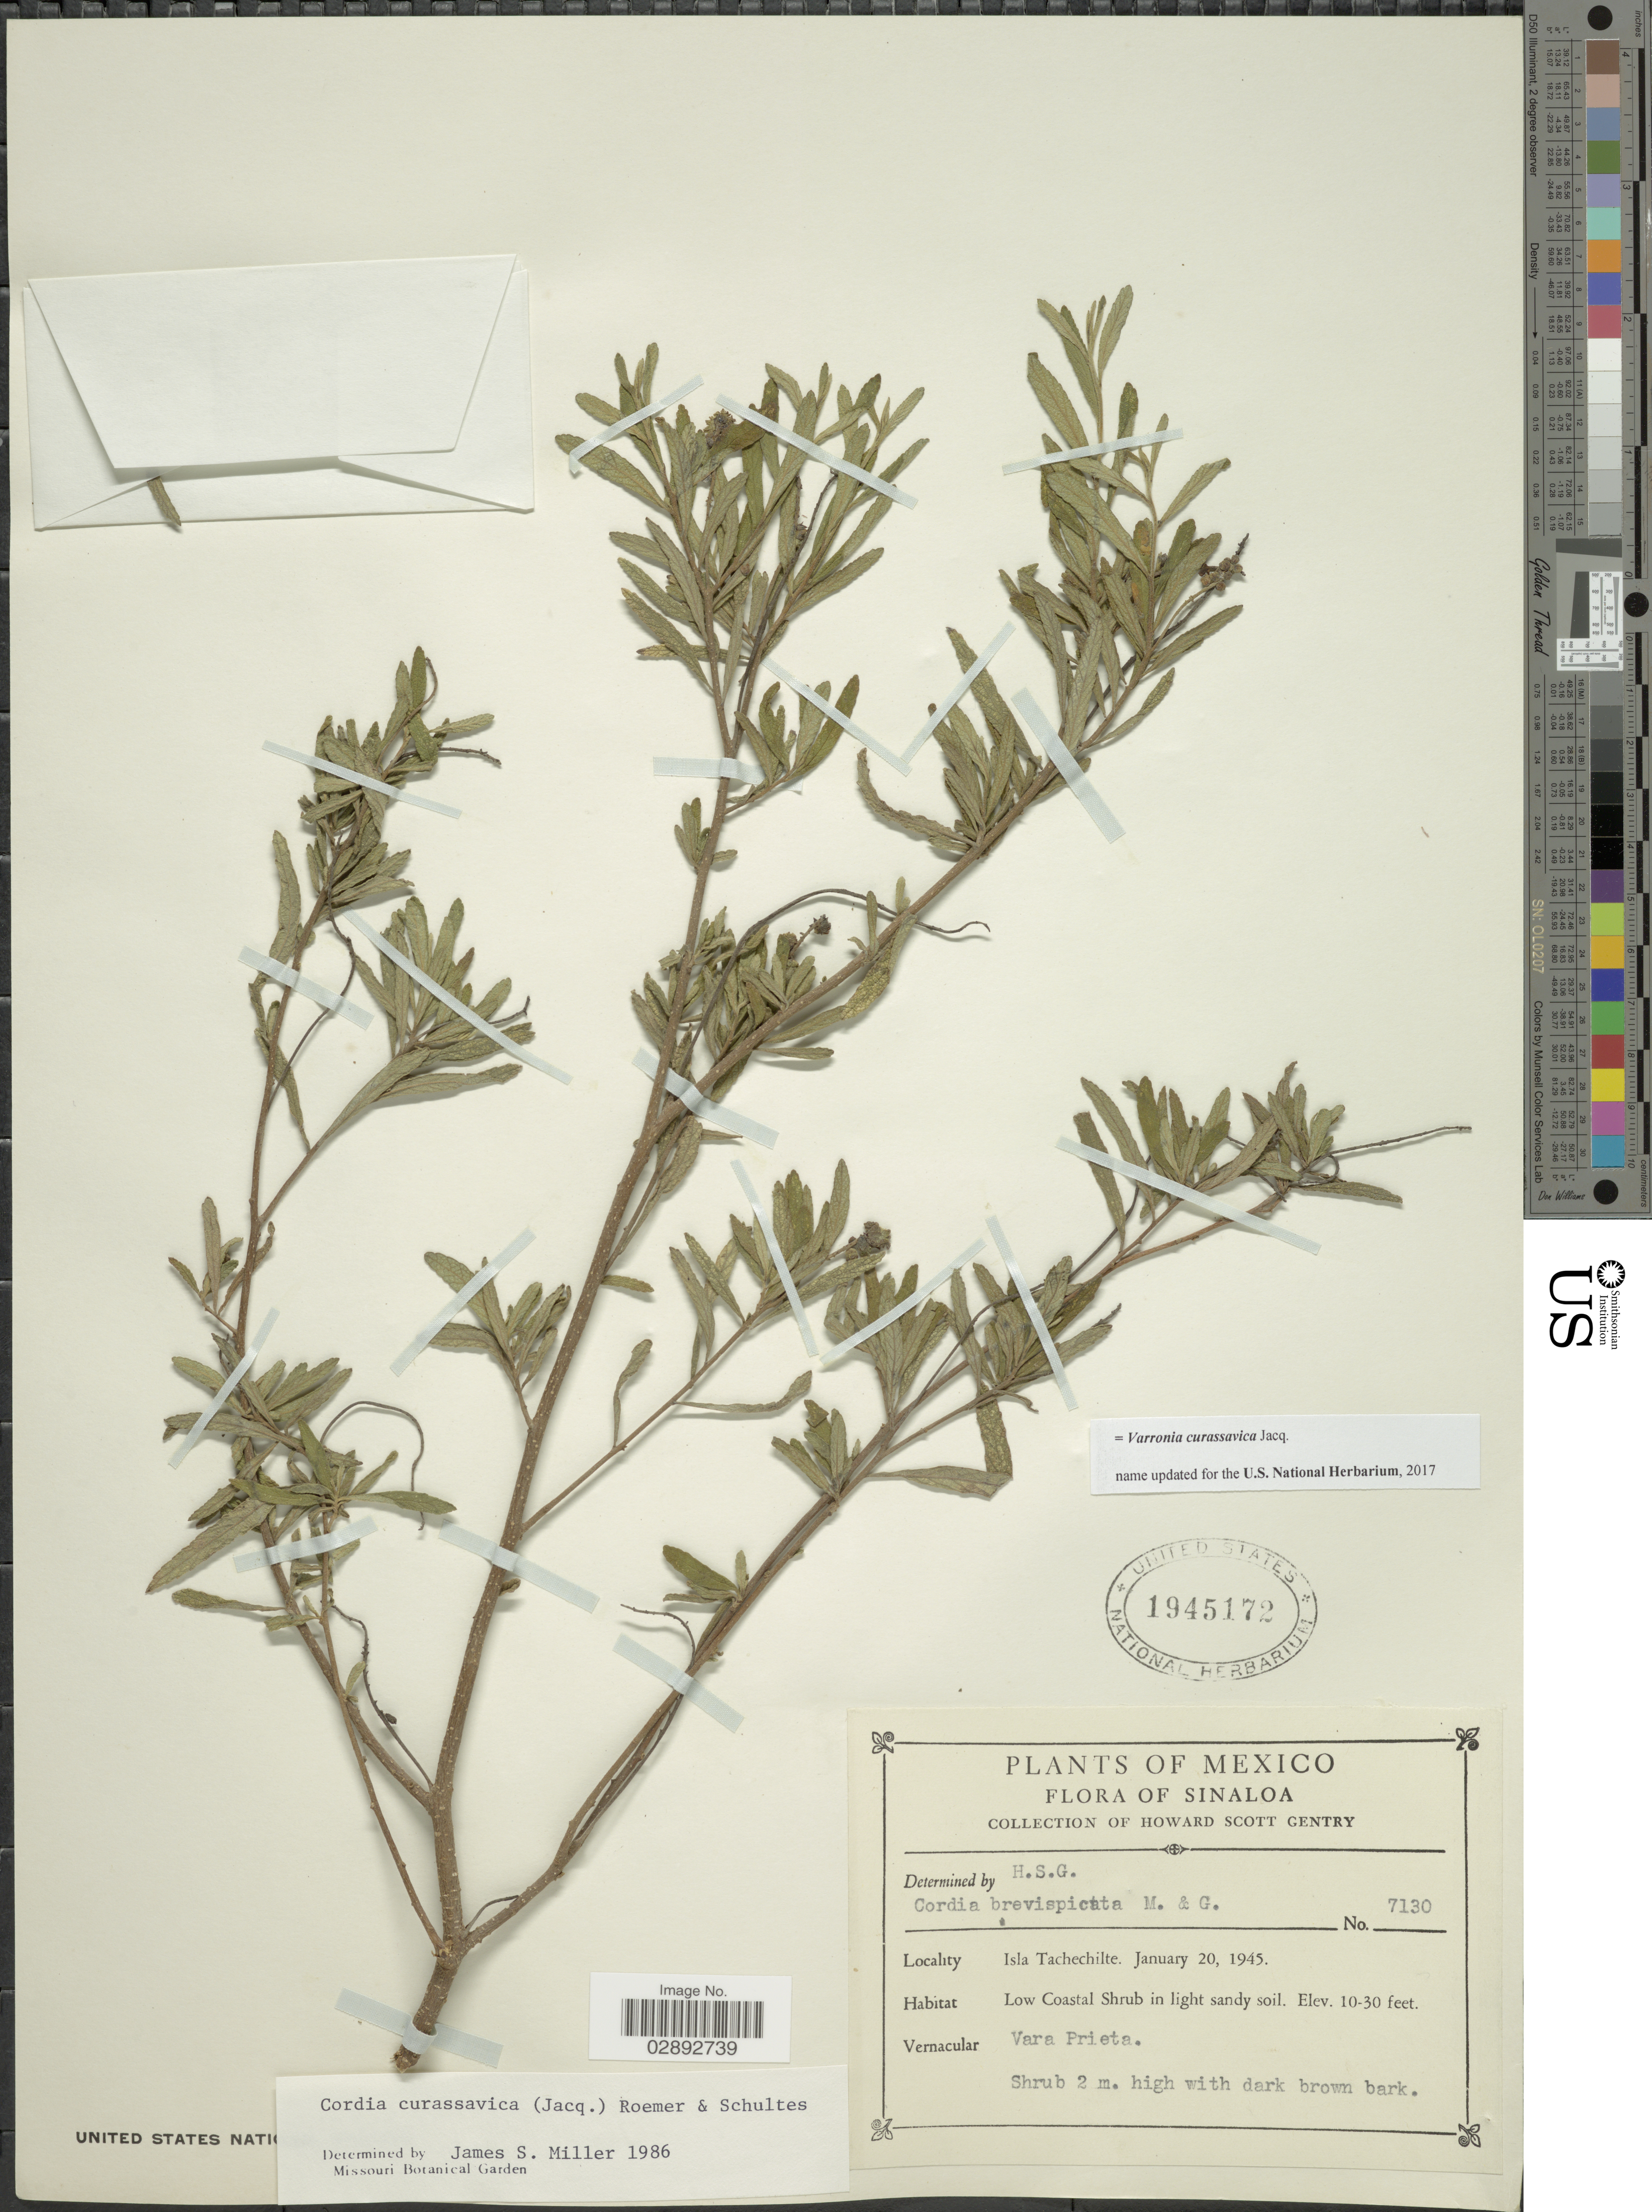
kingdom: Plantae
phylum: Tracheophyta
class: Magnoliopsida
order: Boraginales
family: Cordiaceae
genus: Varronia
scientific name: Varronia curassavica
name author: Jacq.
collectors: H. S. Gentry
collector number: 7130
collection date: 1945-01-20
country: Mexico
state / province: Sinaloa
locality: Isla Tachechilte.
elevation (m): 3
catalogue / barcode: US 1945172